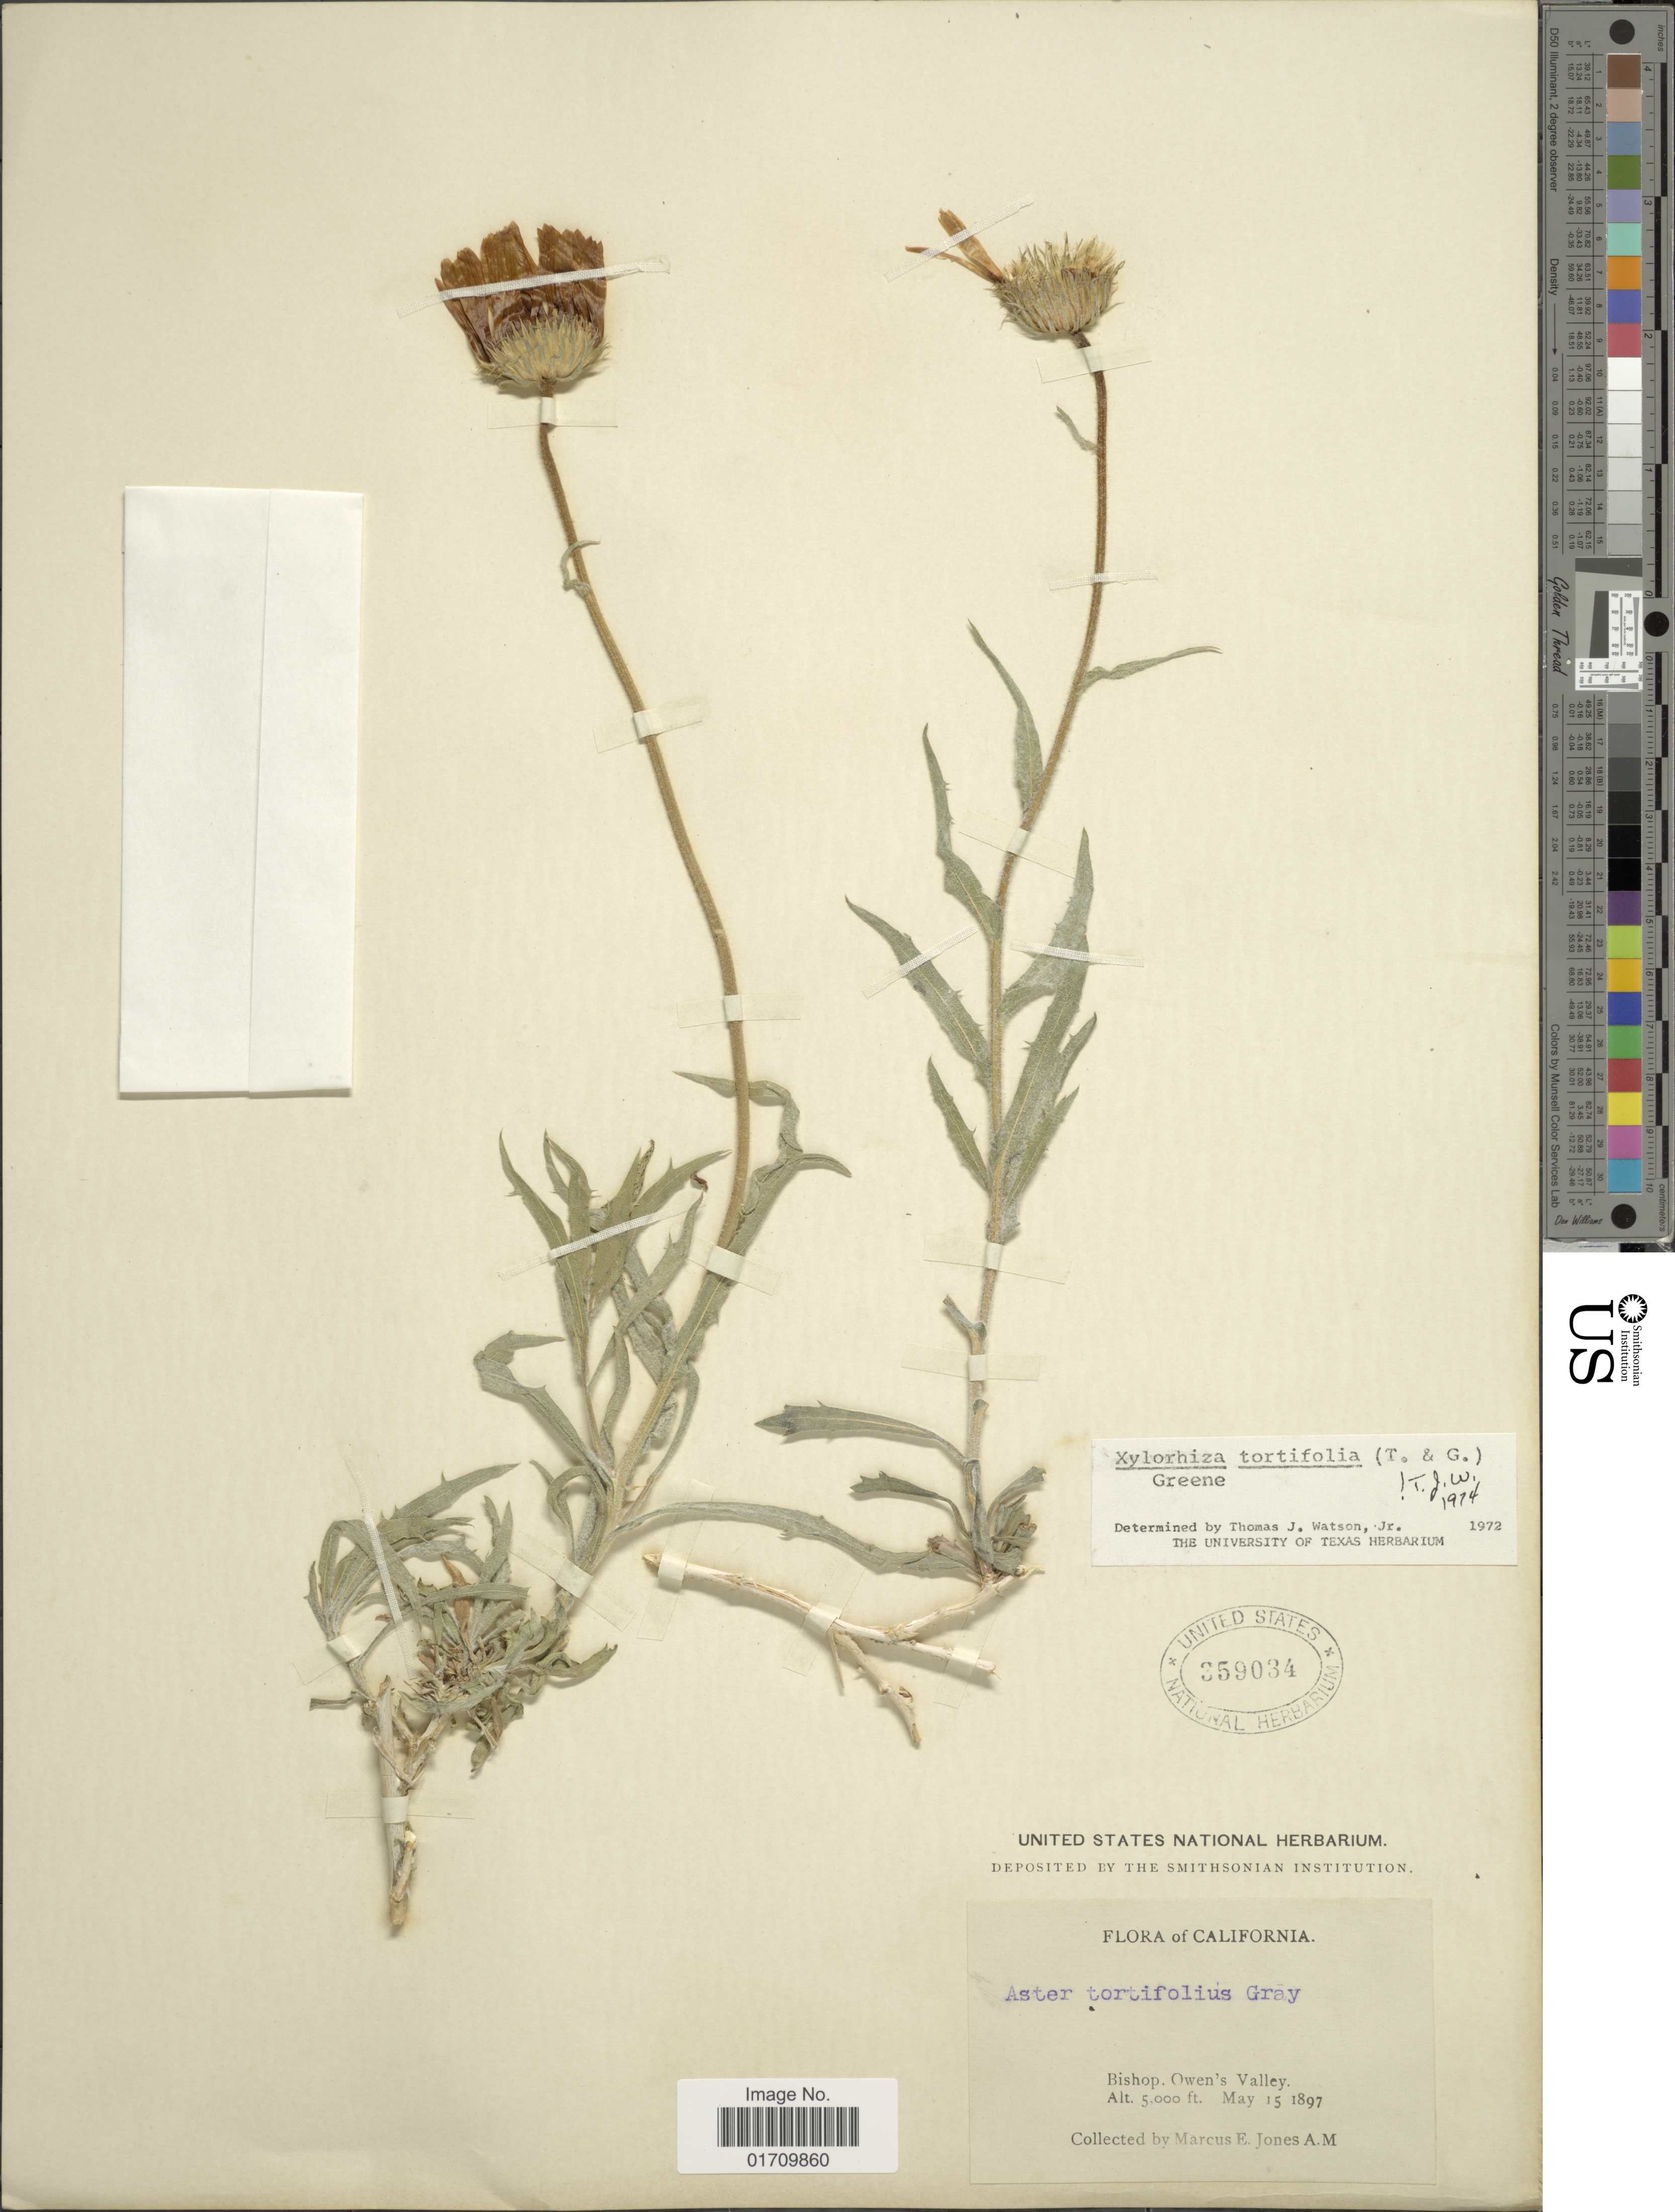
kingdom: Plantae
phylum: Tracheophyta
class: Magnoliopsida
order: Asterales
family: Asteraceae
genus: Xylorhiza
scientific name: Xylorhiza tortifolia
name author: (Torr. & A. Gray) Greene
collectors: M. E. Jones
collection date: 1897-05-15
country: United States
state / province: California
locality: Bishop, Owen's Valley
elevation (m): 1524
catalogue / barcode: US 359034